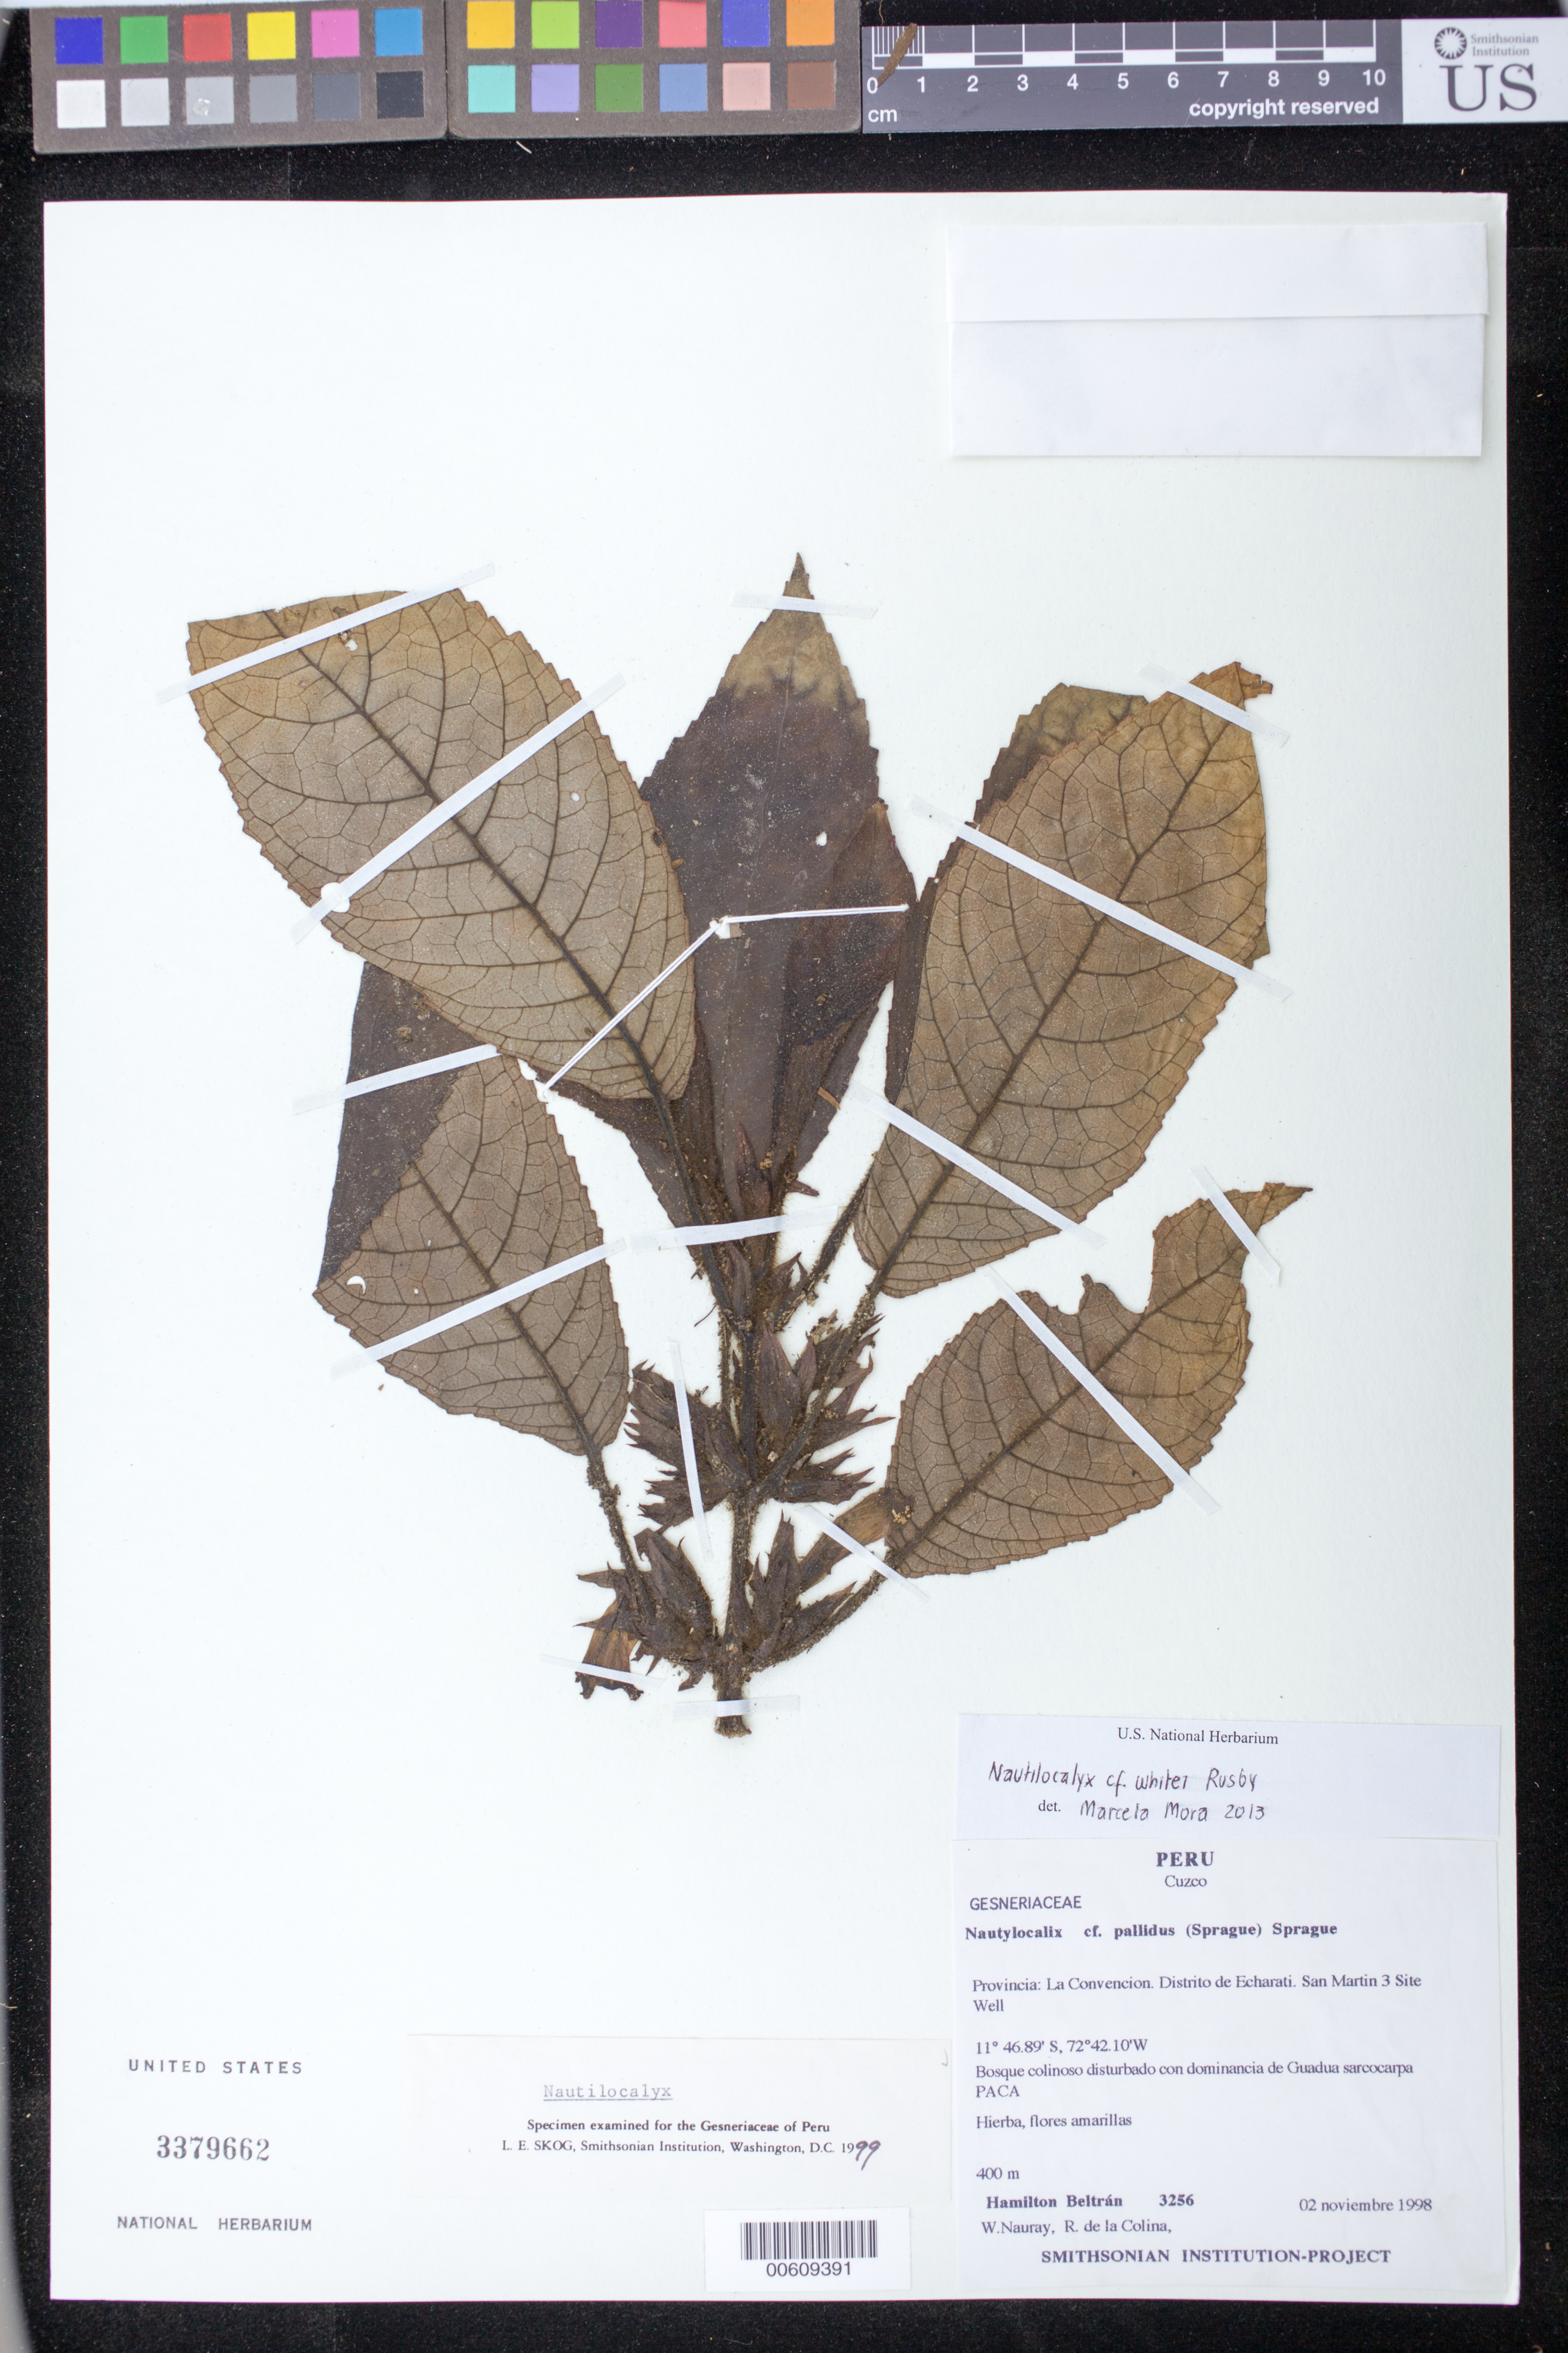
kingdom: Plantae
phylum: Tracheophyta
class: Magnoliopsida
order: Lamiales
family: Gesneriaceae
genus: Nautilocalyx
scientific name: Nautilocalyx whitei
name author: Rusby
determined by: Mora, M. Marcela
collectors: H. Beltrán, W. Nauray & R. de La Colina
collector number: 3256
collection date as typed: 02 Nov 1998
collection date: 1998-11-02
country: Peru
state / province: Cusco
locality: Prov. La Convención; Dtto. Echarati, San Martin 3 Site Well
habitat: Bosque colinoso disturbado con dominancia de Guadua sarcocarpa PACA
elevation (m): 400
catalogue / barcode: US 3379662